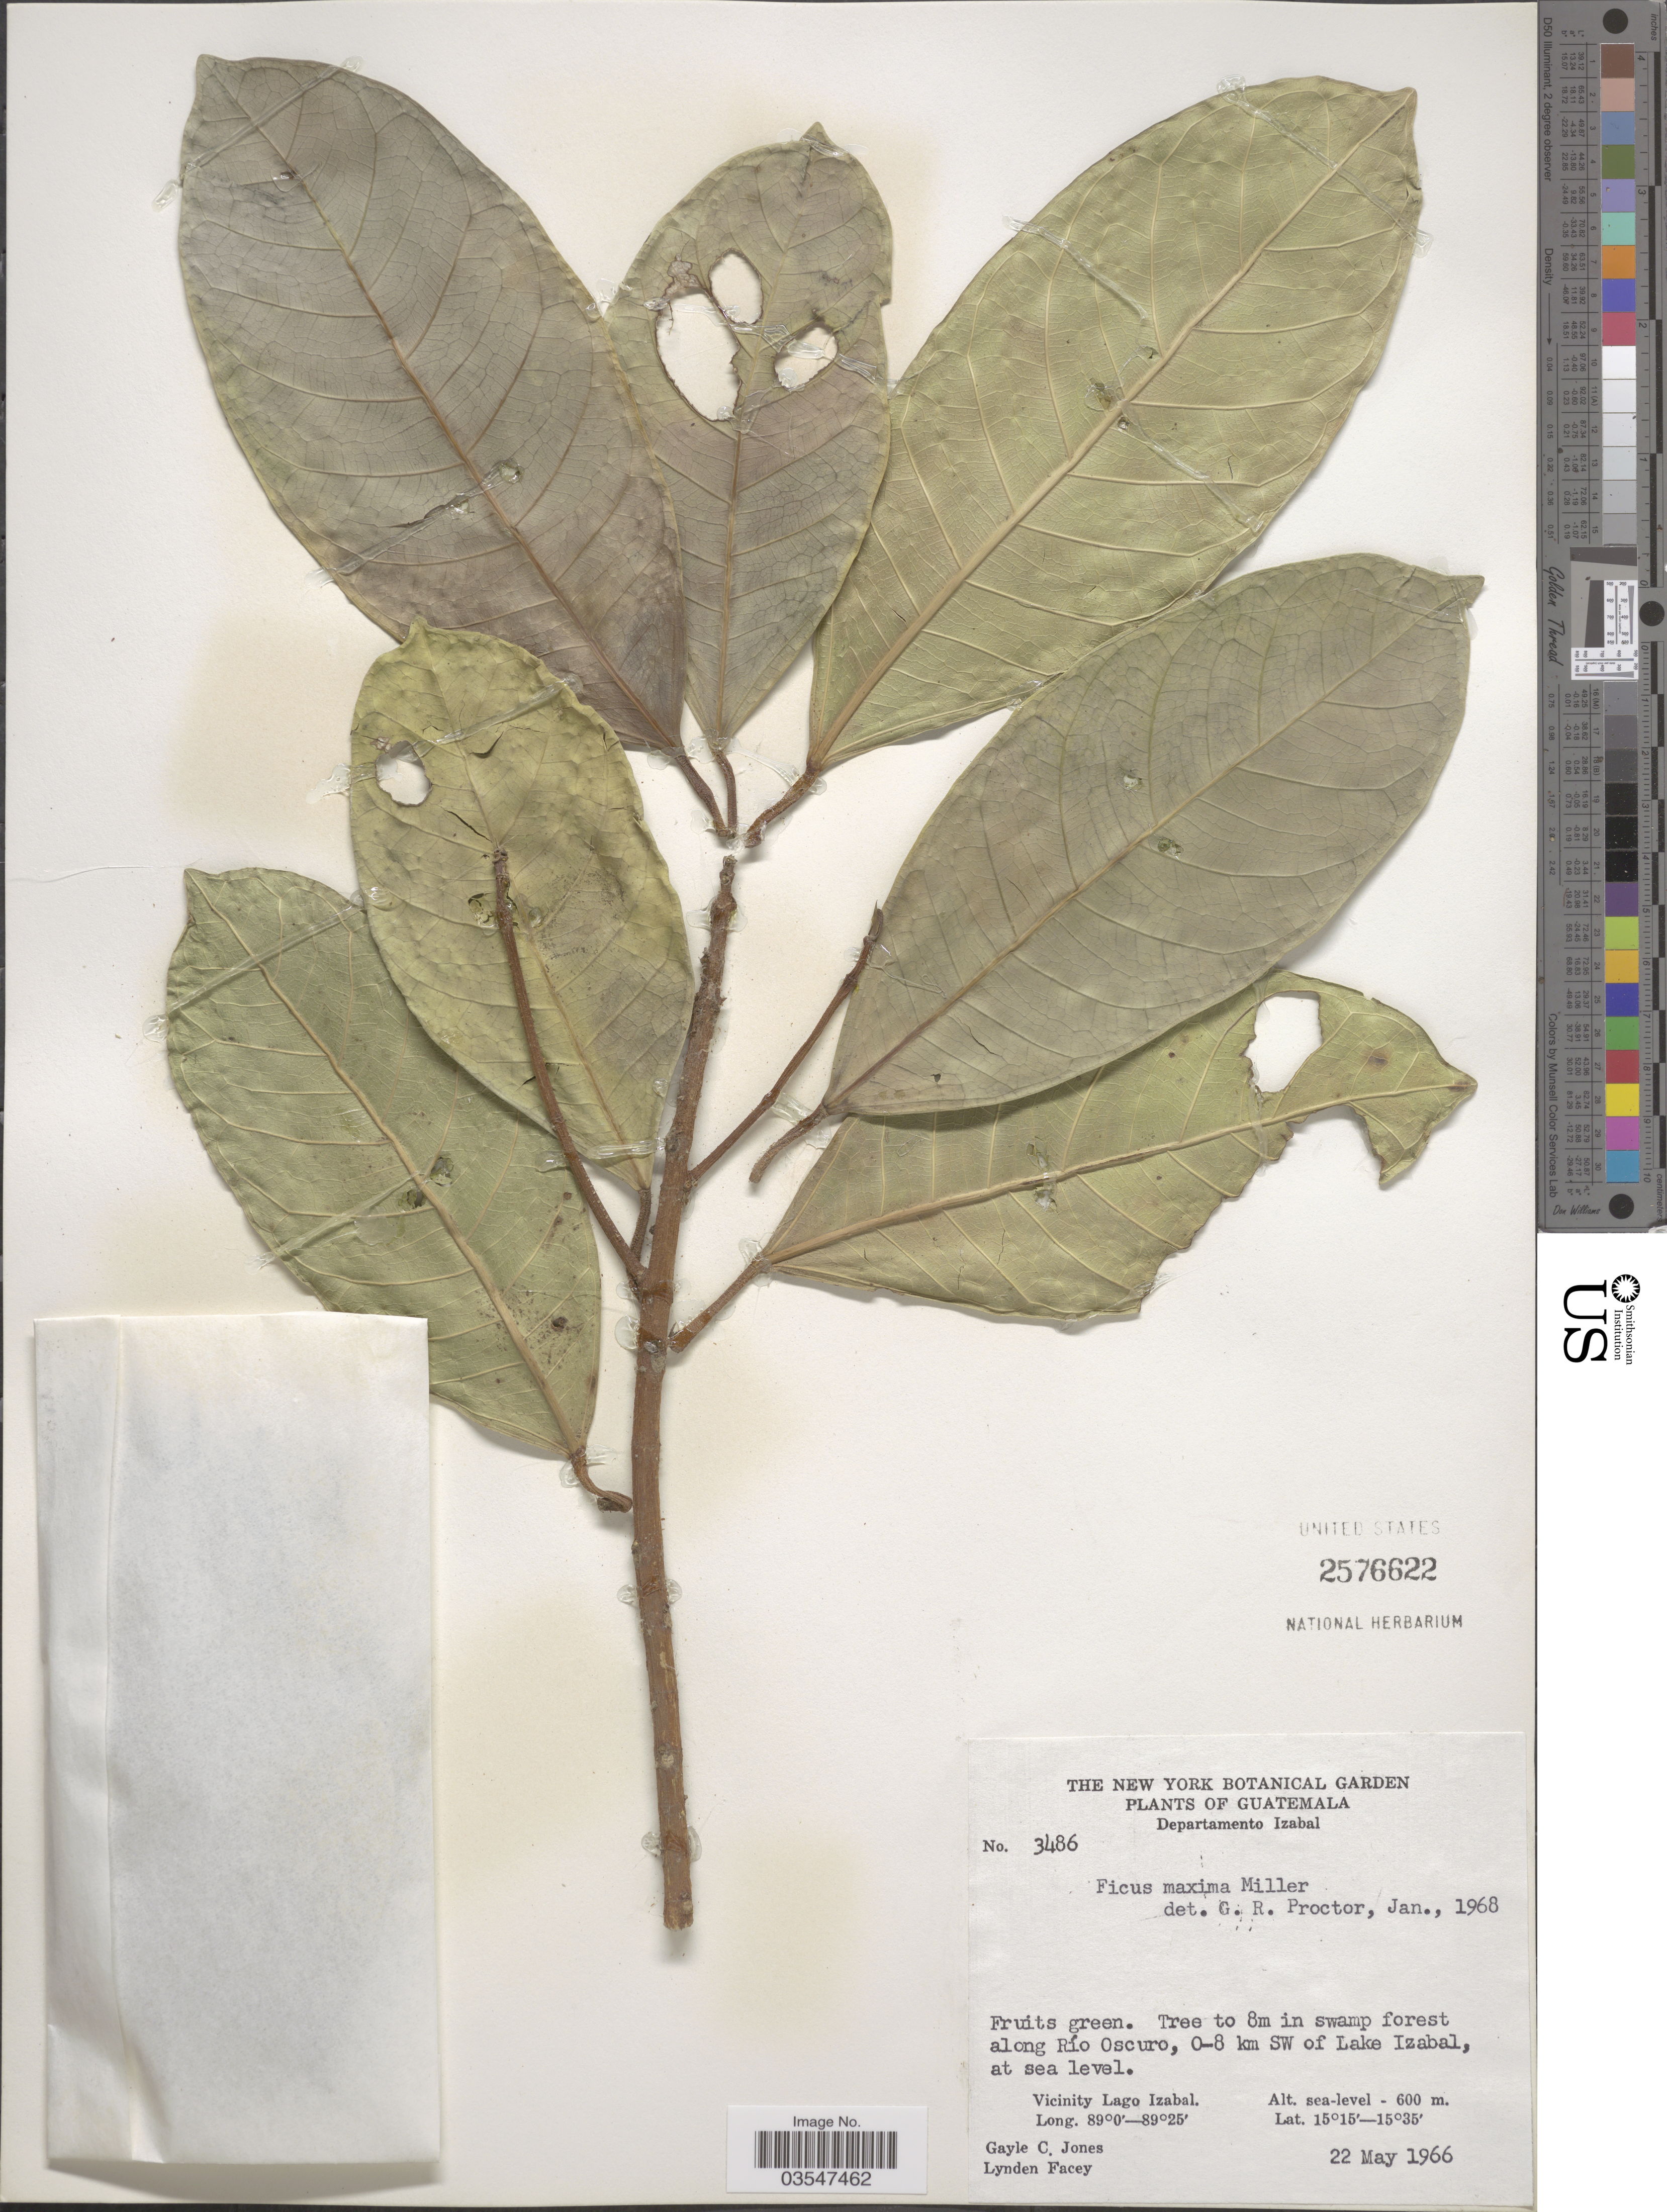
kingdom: Plantae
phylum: Tracheophyta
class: Magnoliopsida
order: Rosales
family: Moraceae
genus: Ficus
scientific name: Ficus maxima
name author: Mill.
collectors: G. C. Jones & L. Facey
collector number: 3486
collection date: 1966-05-22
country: Guatemala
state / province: Izabal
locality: Departamento Izabal. Along Río Oscuro, 0-8 km SW of Lake Izabal, Vicinity of Lago Izabal.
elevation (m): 0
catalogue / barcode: US 2576622